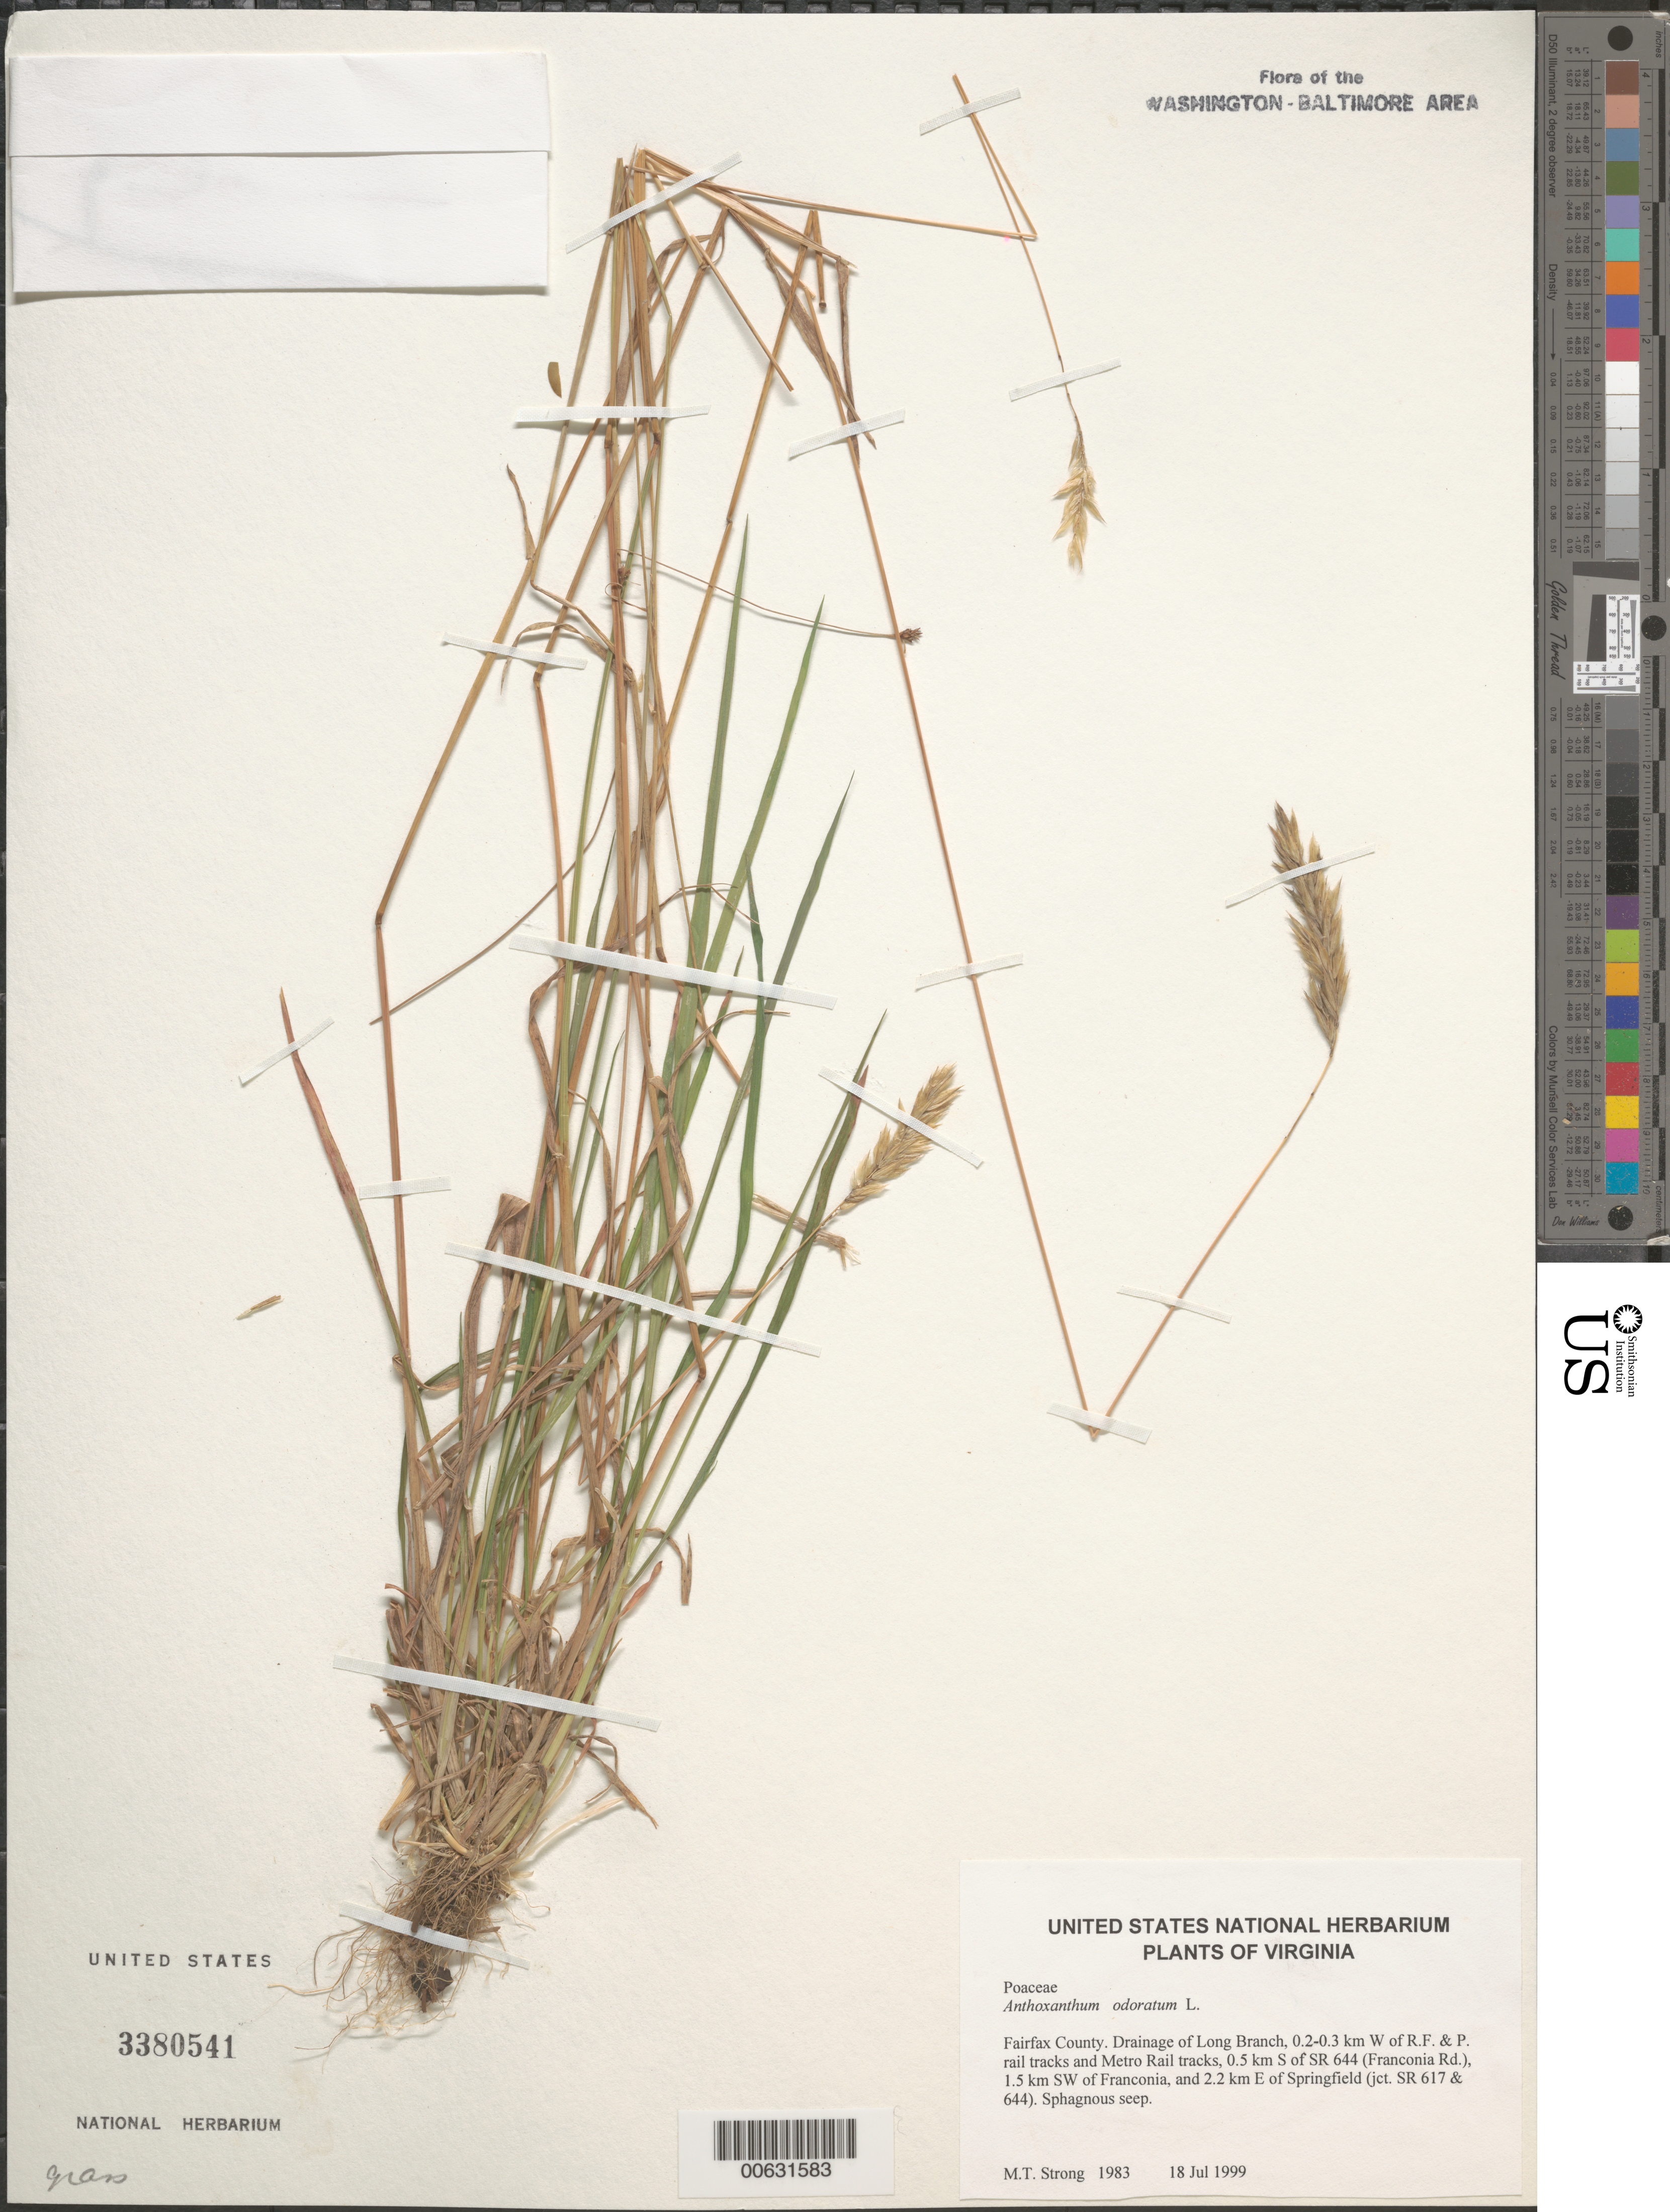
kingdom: Plantae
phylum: Tracheophyta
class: Liliopsida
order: Poales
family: Poaceae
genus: Anthoxanthum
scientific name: Anthoxanthum odoratum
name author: L.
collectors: M. T. Strong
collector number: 1983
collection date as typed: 18 Jul 1999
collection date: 1999-07-18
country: United States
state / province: Virginia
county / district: Fairfax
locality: Drainage of Long Branch, 0.2-0.3 km W of R.F. & P. rail tracks and Metro Rail tracks, 0.5 km S of SR 644 (Franconia Rd.), 1.5 km SW of Franconia, and 2.2 km E of Springfield (jct. SR 617 & 644).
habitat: Sphagnous seep.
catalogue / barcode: US 3380541